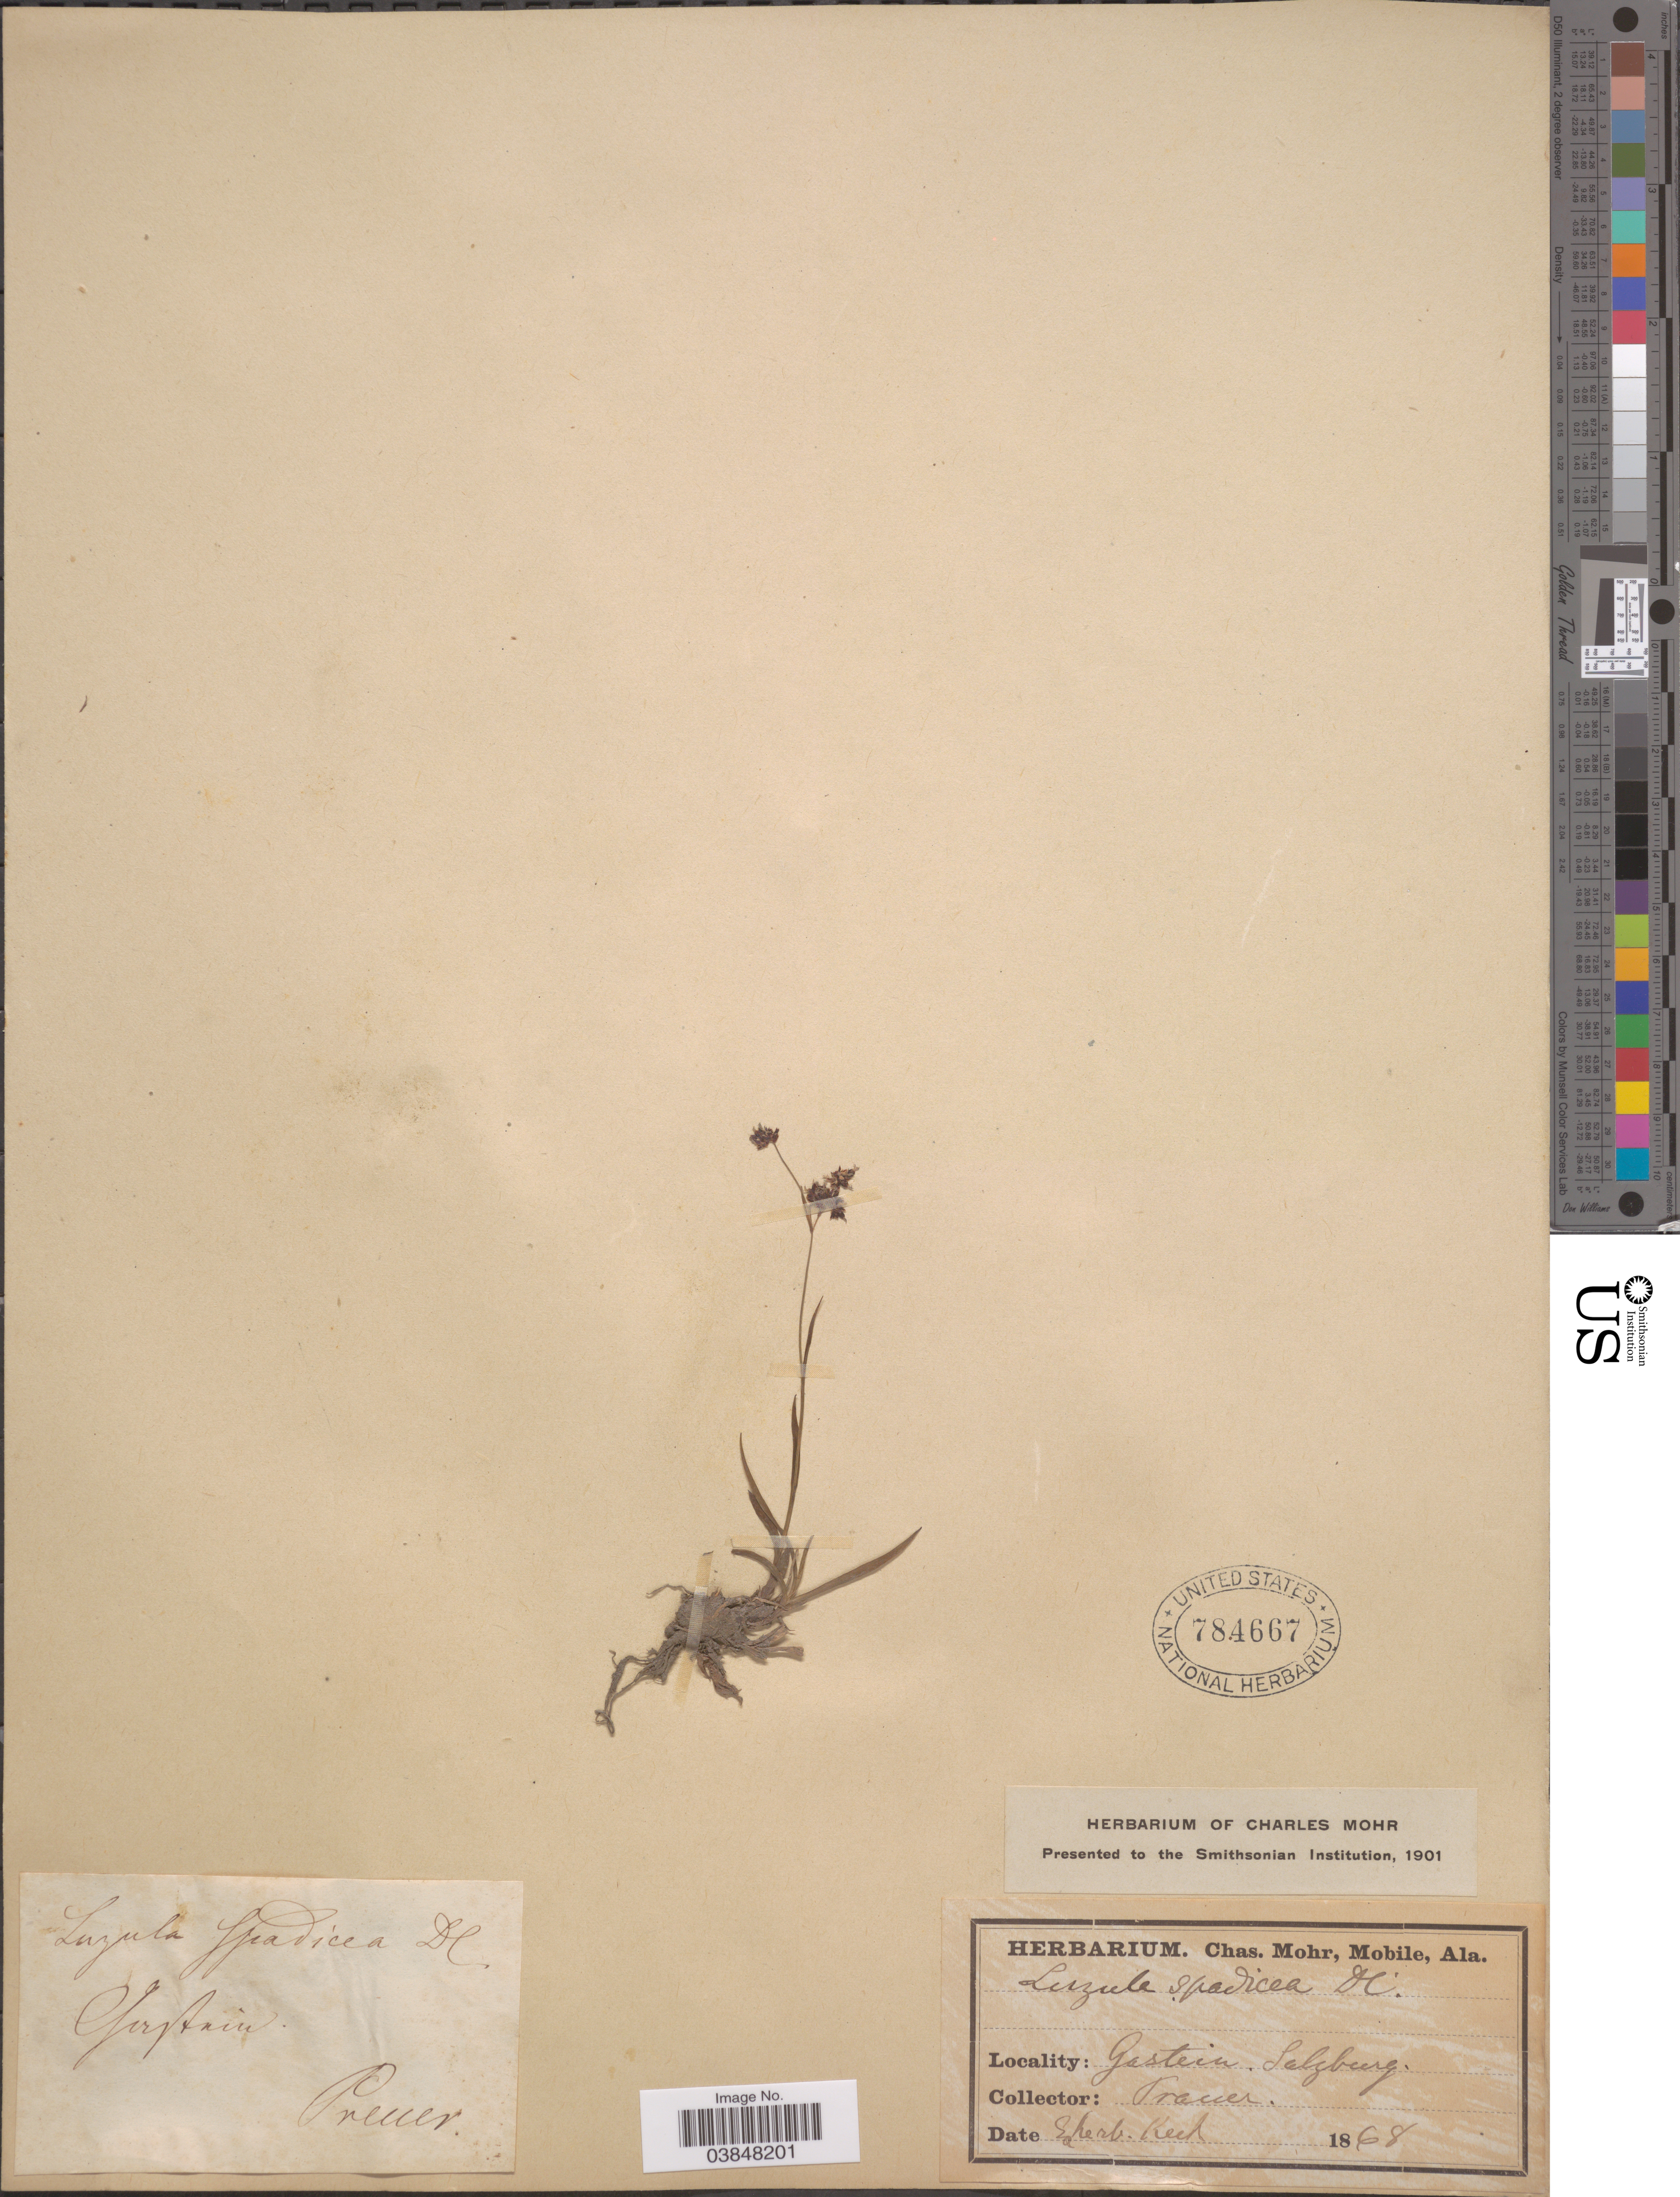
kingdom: Plantae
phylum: Tracheophyta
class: Liliopsida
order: Poales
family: Juncaceae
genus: Luzula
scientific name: Luzula spadicea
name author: DC.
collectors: Preuer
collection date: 1868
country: France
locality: Gastein, Salzburg.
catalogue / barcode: US 784667